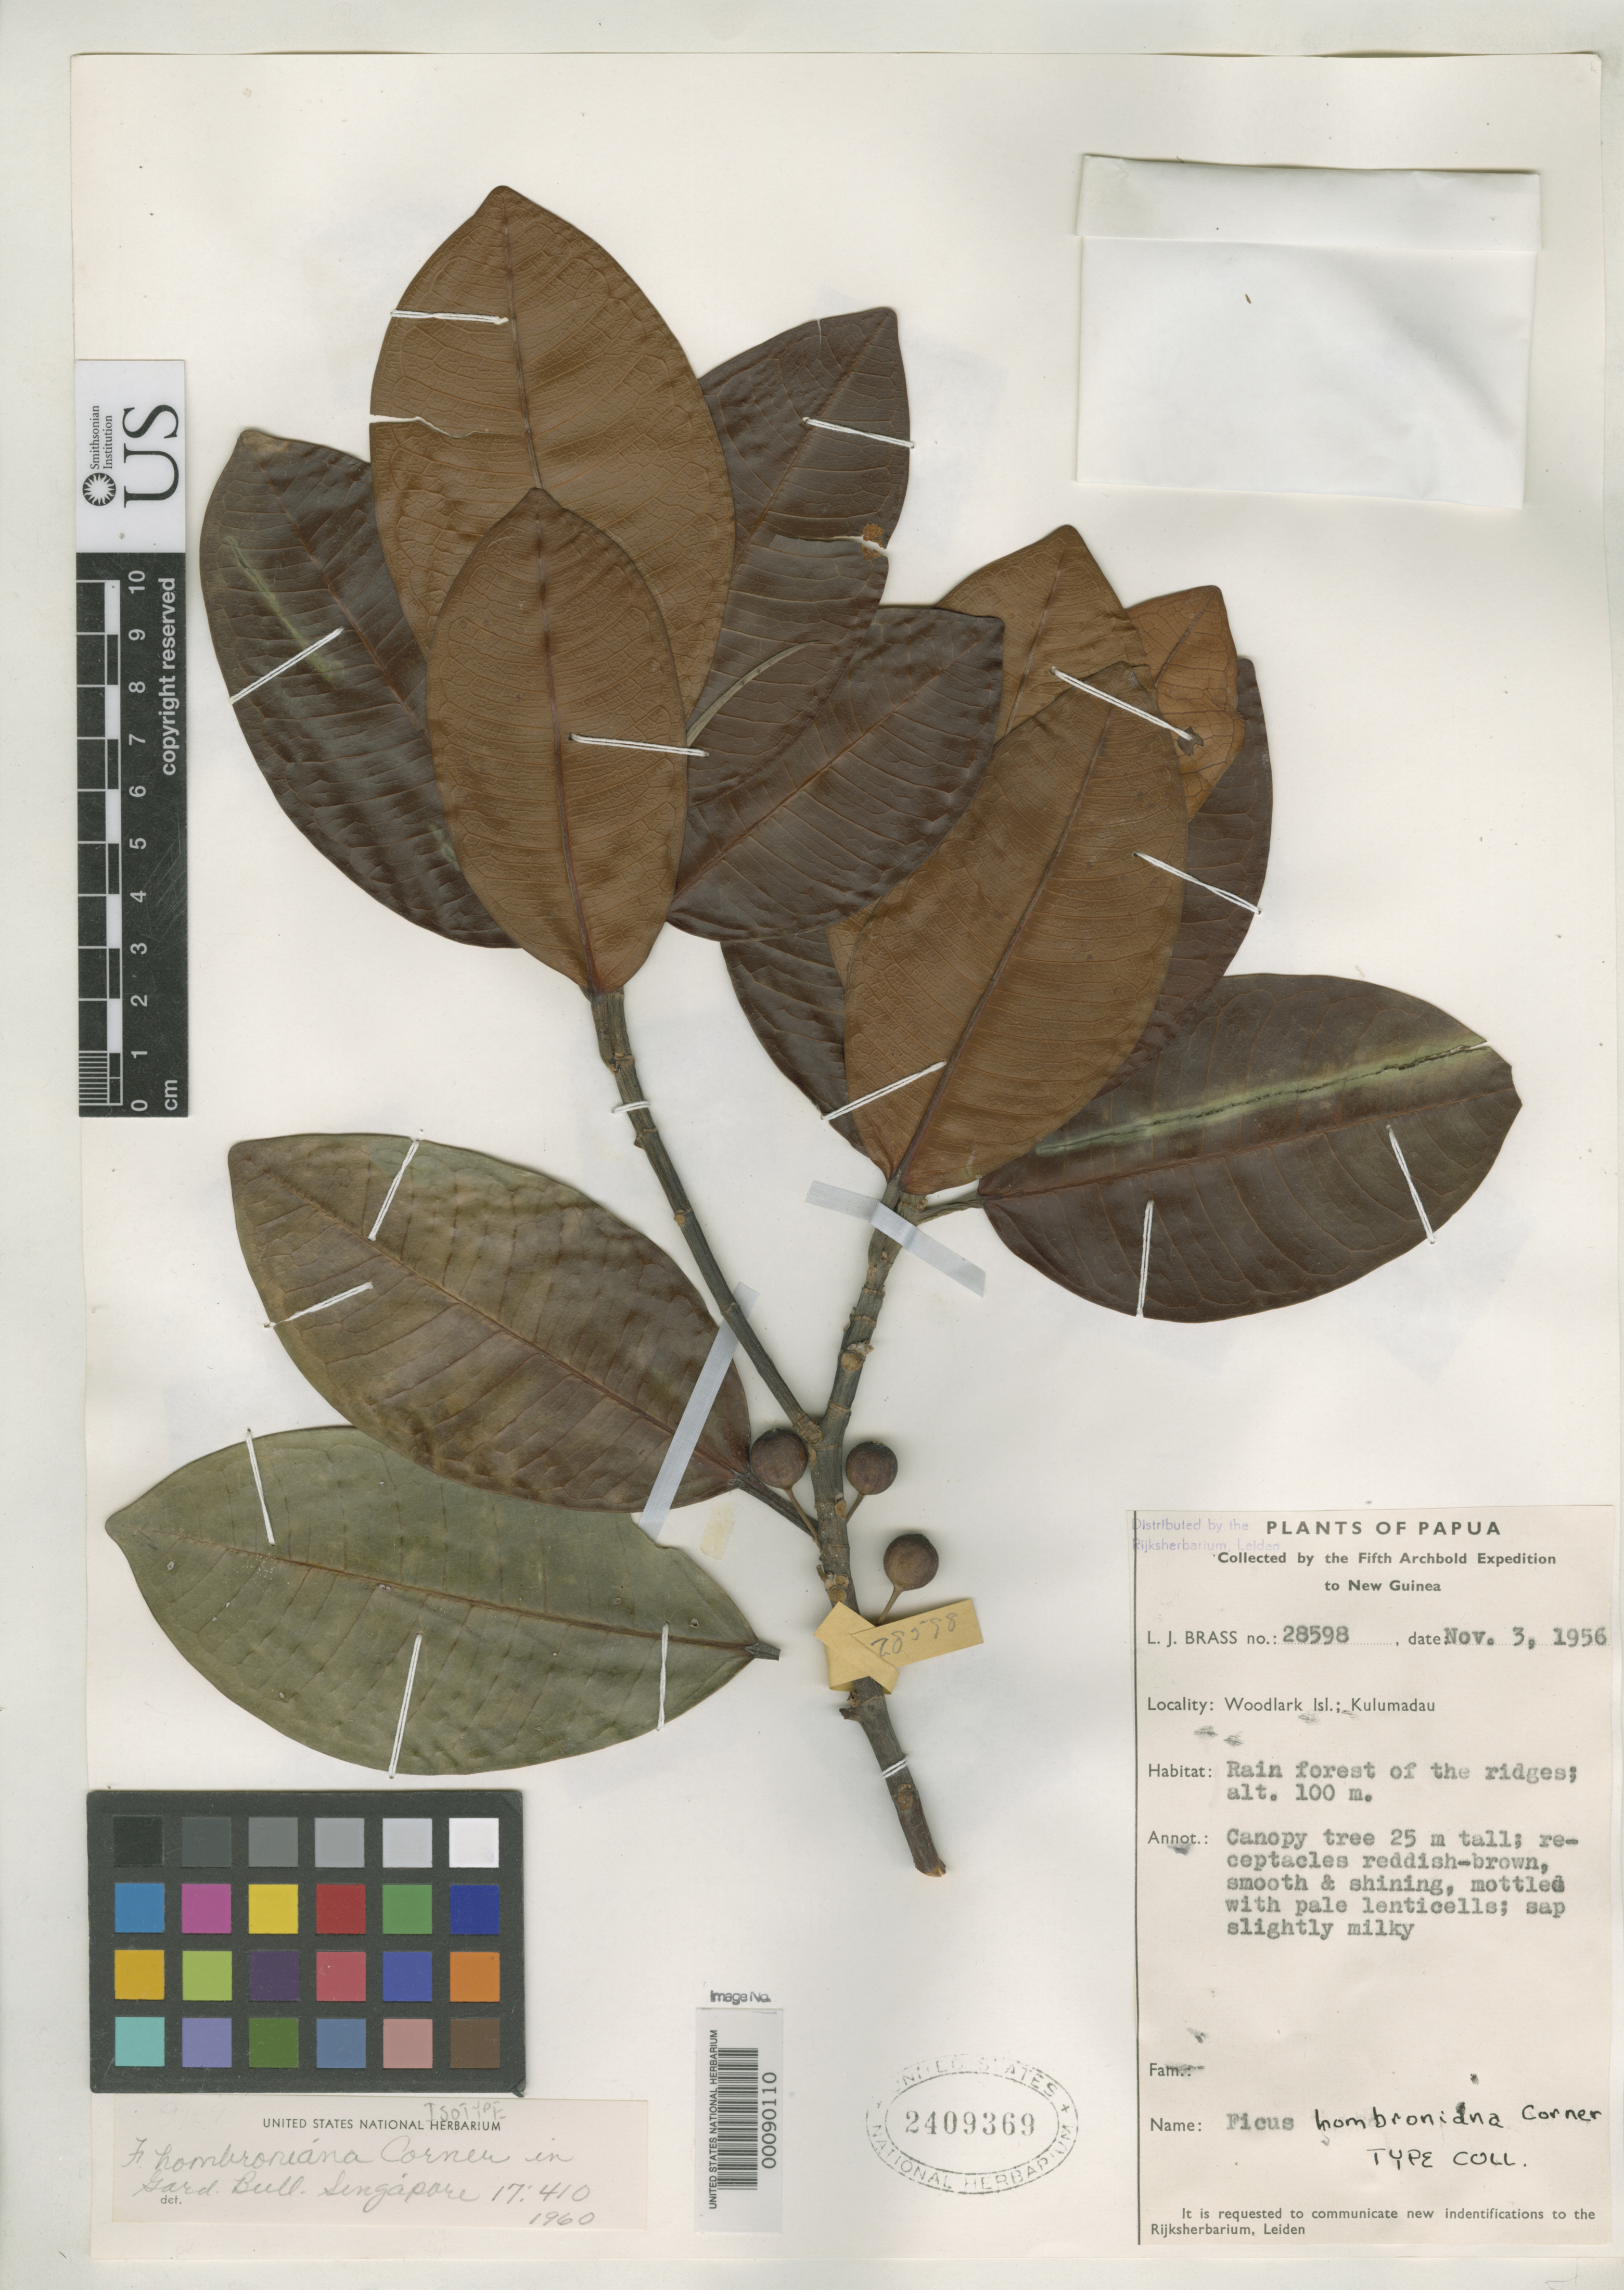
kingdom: Plantae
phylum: Tracheophyta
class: Magnoliopsida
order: Rosales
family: Moraceae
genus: Ficus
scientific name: Ficus hombroniana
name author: Corner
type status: Isotype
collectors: L. J. Brass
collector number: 28598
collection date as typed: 03 Nov 1956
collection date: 1956-11-03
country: Papua New Guinea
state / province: Milne Bay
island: Woodlark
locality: Kulumadau.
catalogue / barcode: US 2409369